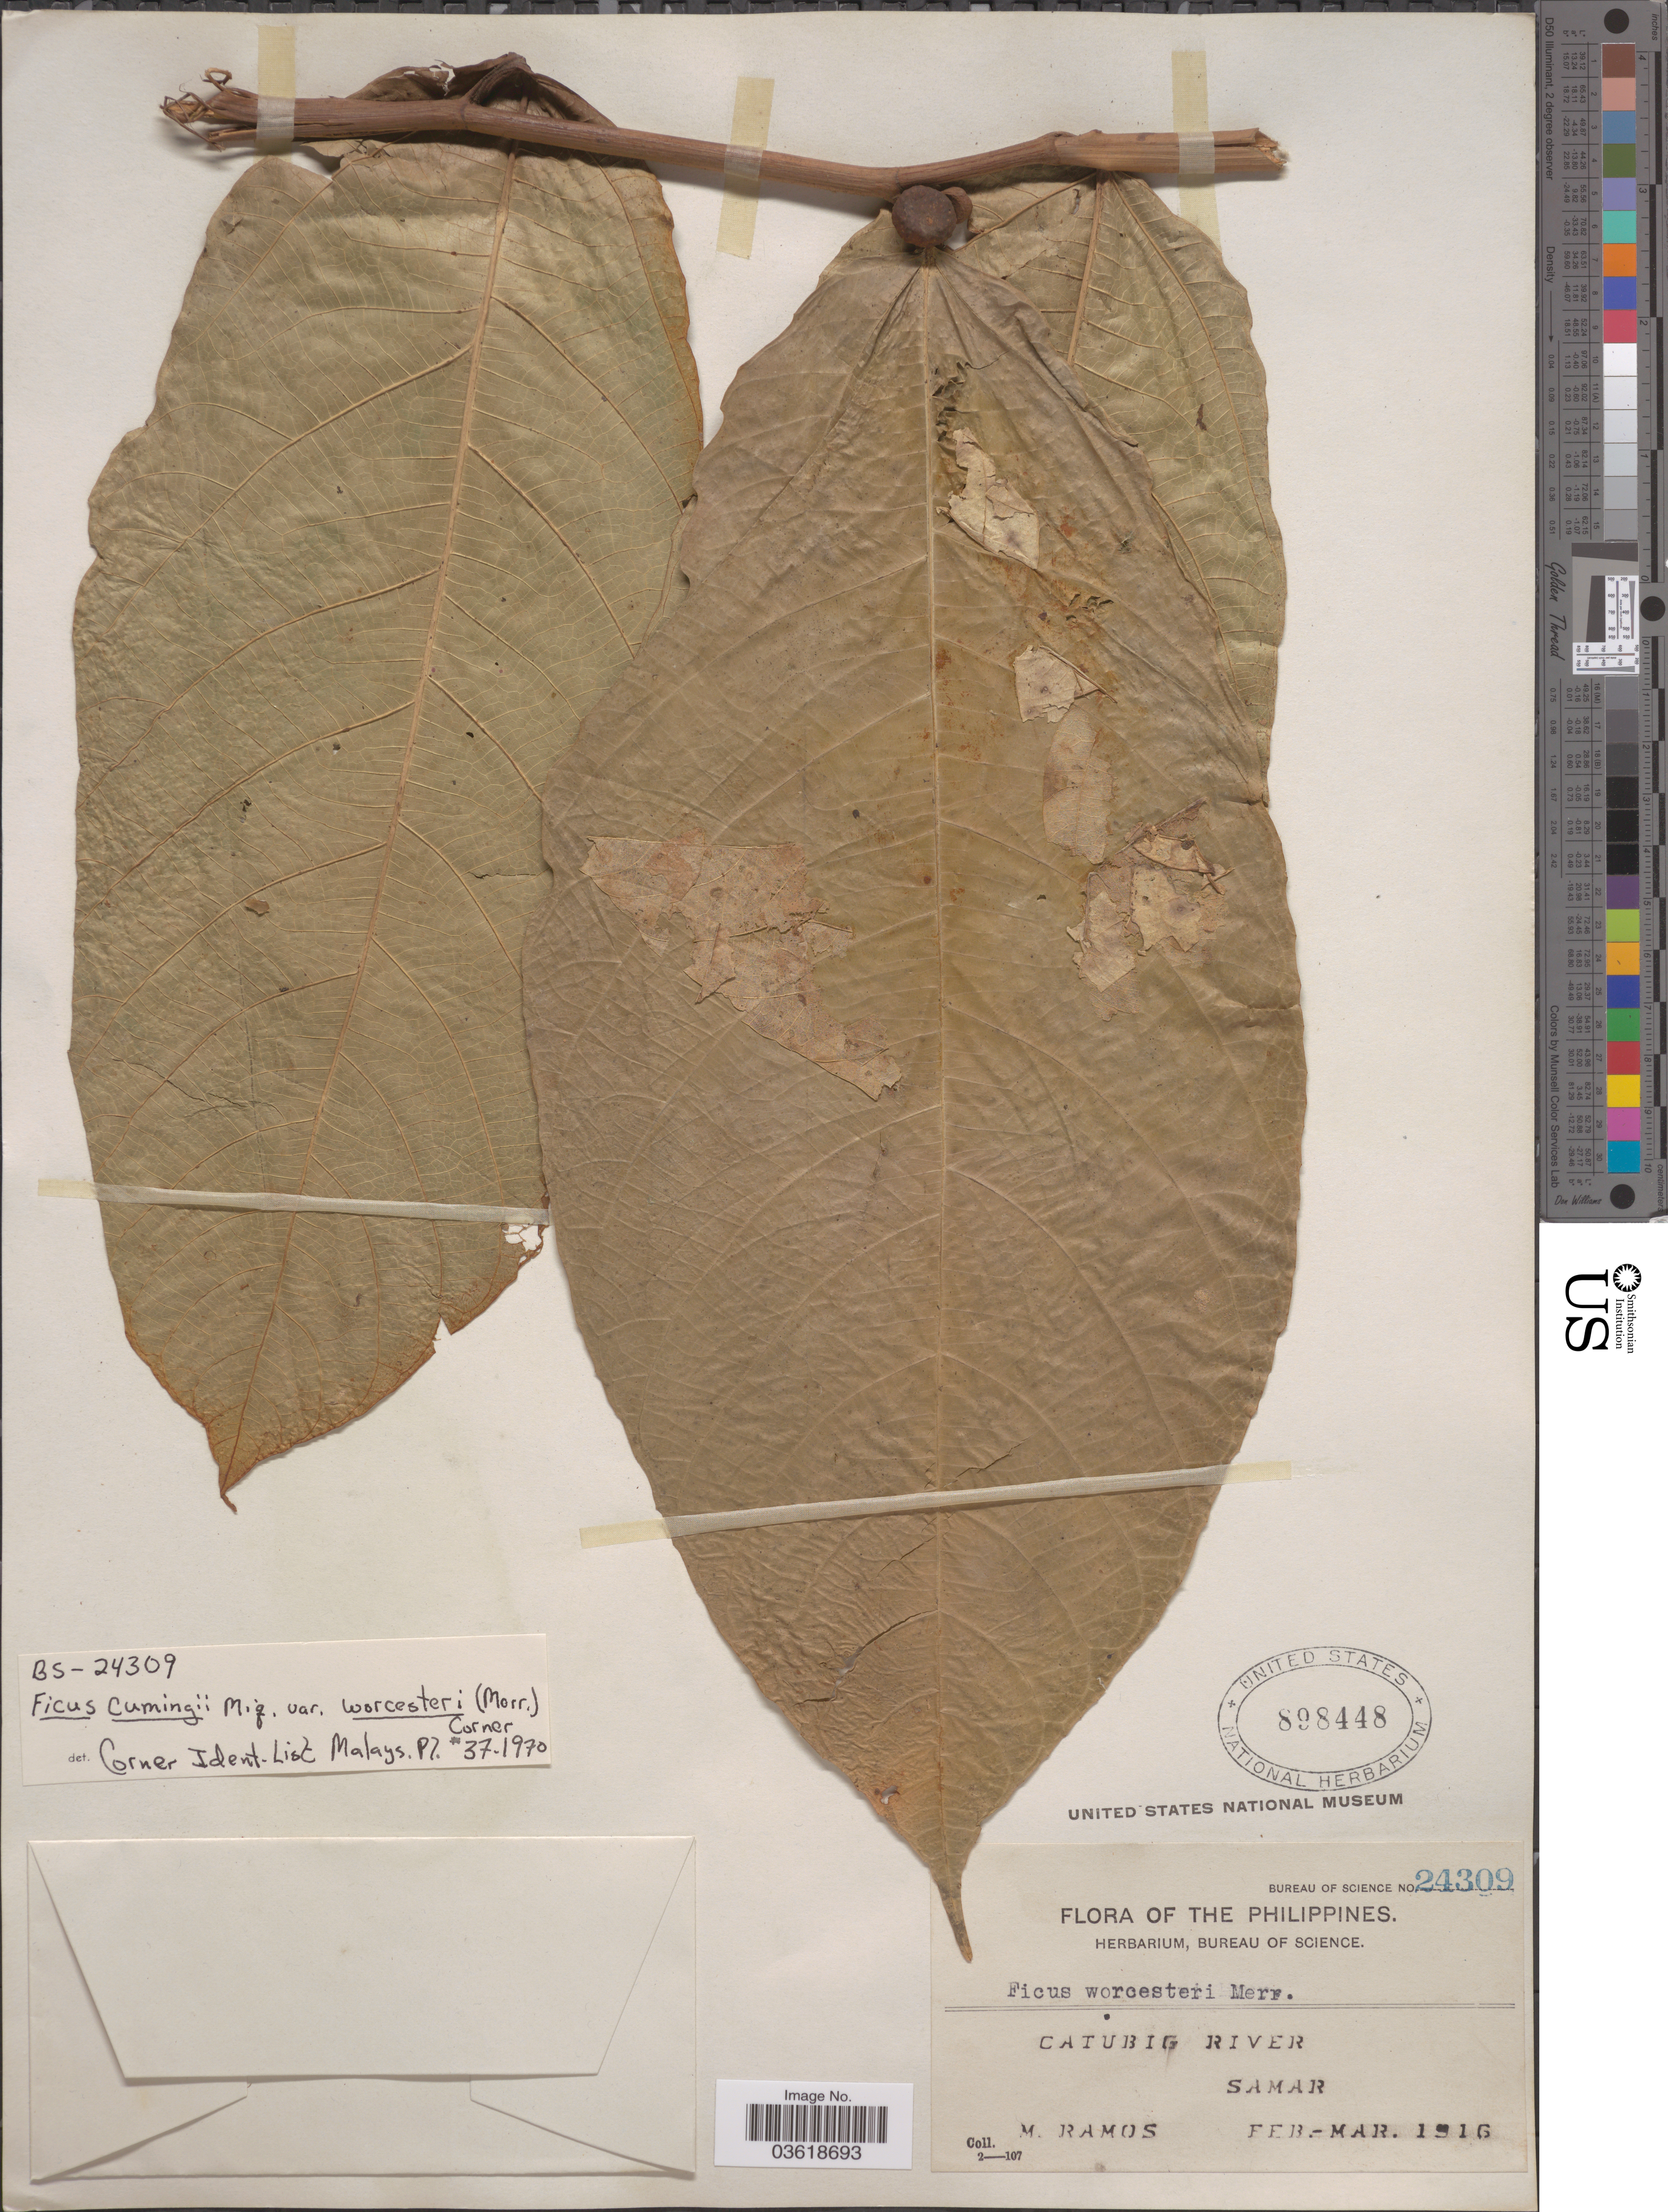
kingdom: Plantae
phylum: Tracheophyta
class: Magnoliopsida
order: Rosales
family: Moraceae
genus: Ficus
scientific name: Ficus cumingii var. worcesteri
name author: (Merr.) Corner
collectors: M. Ramos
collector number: Bureau of Science 24609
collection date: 1916-02/1916-03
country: Philippines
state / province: Eastern Visayas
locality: Catubig River. Samar.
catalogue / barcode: US 898448